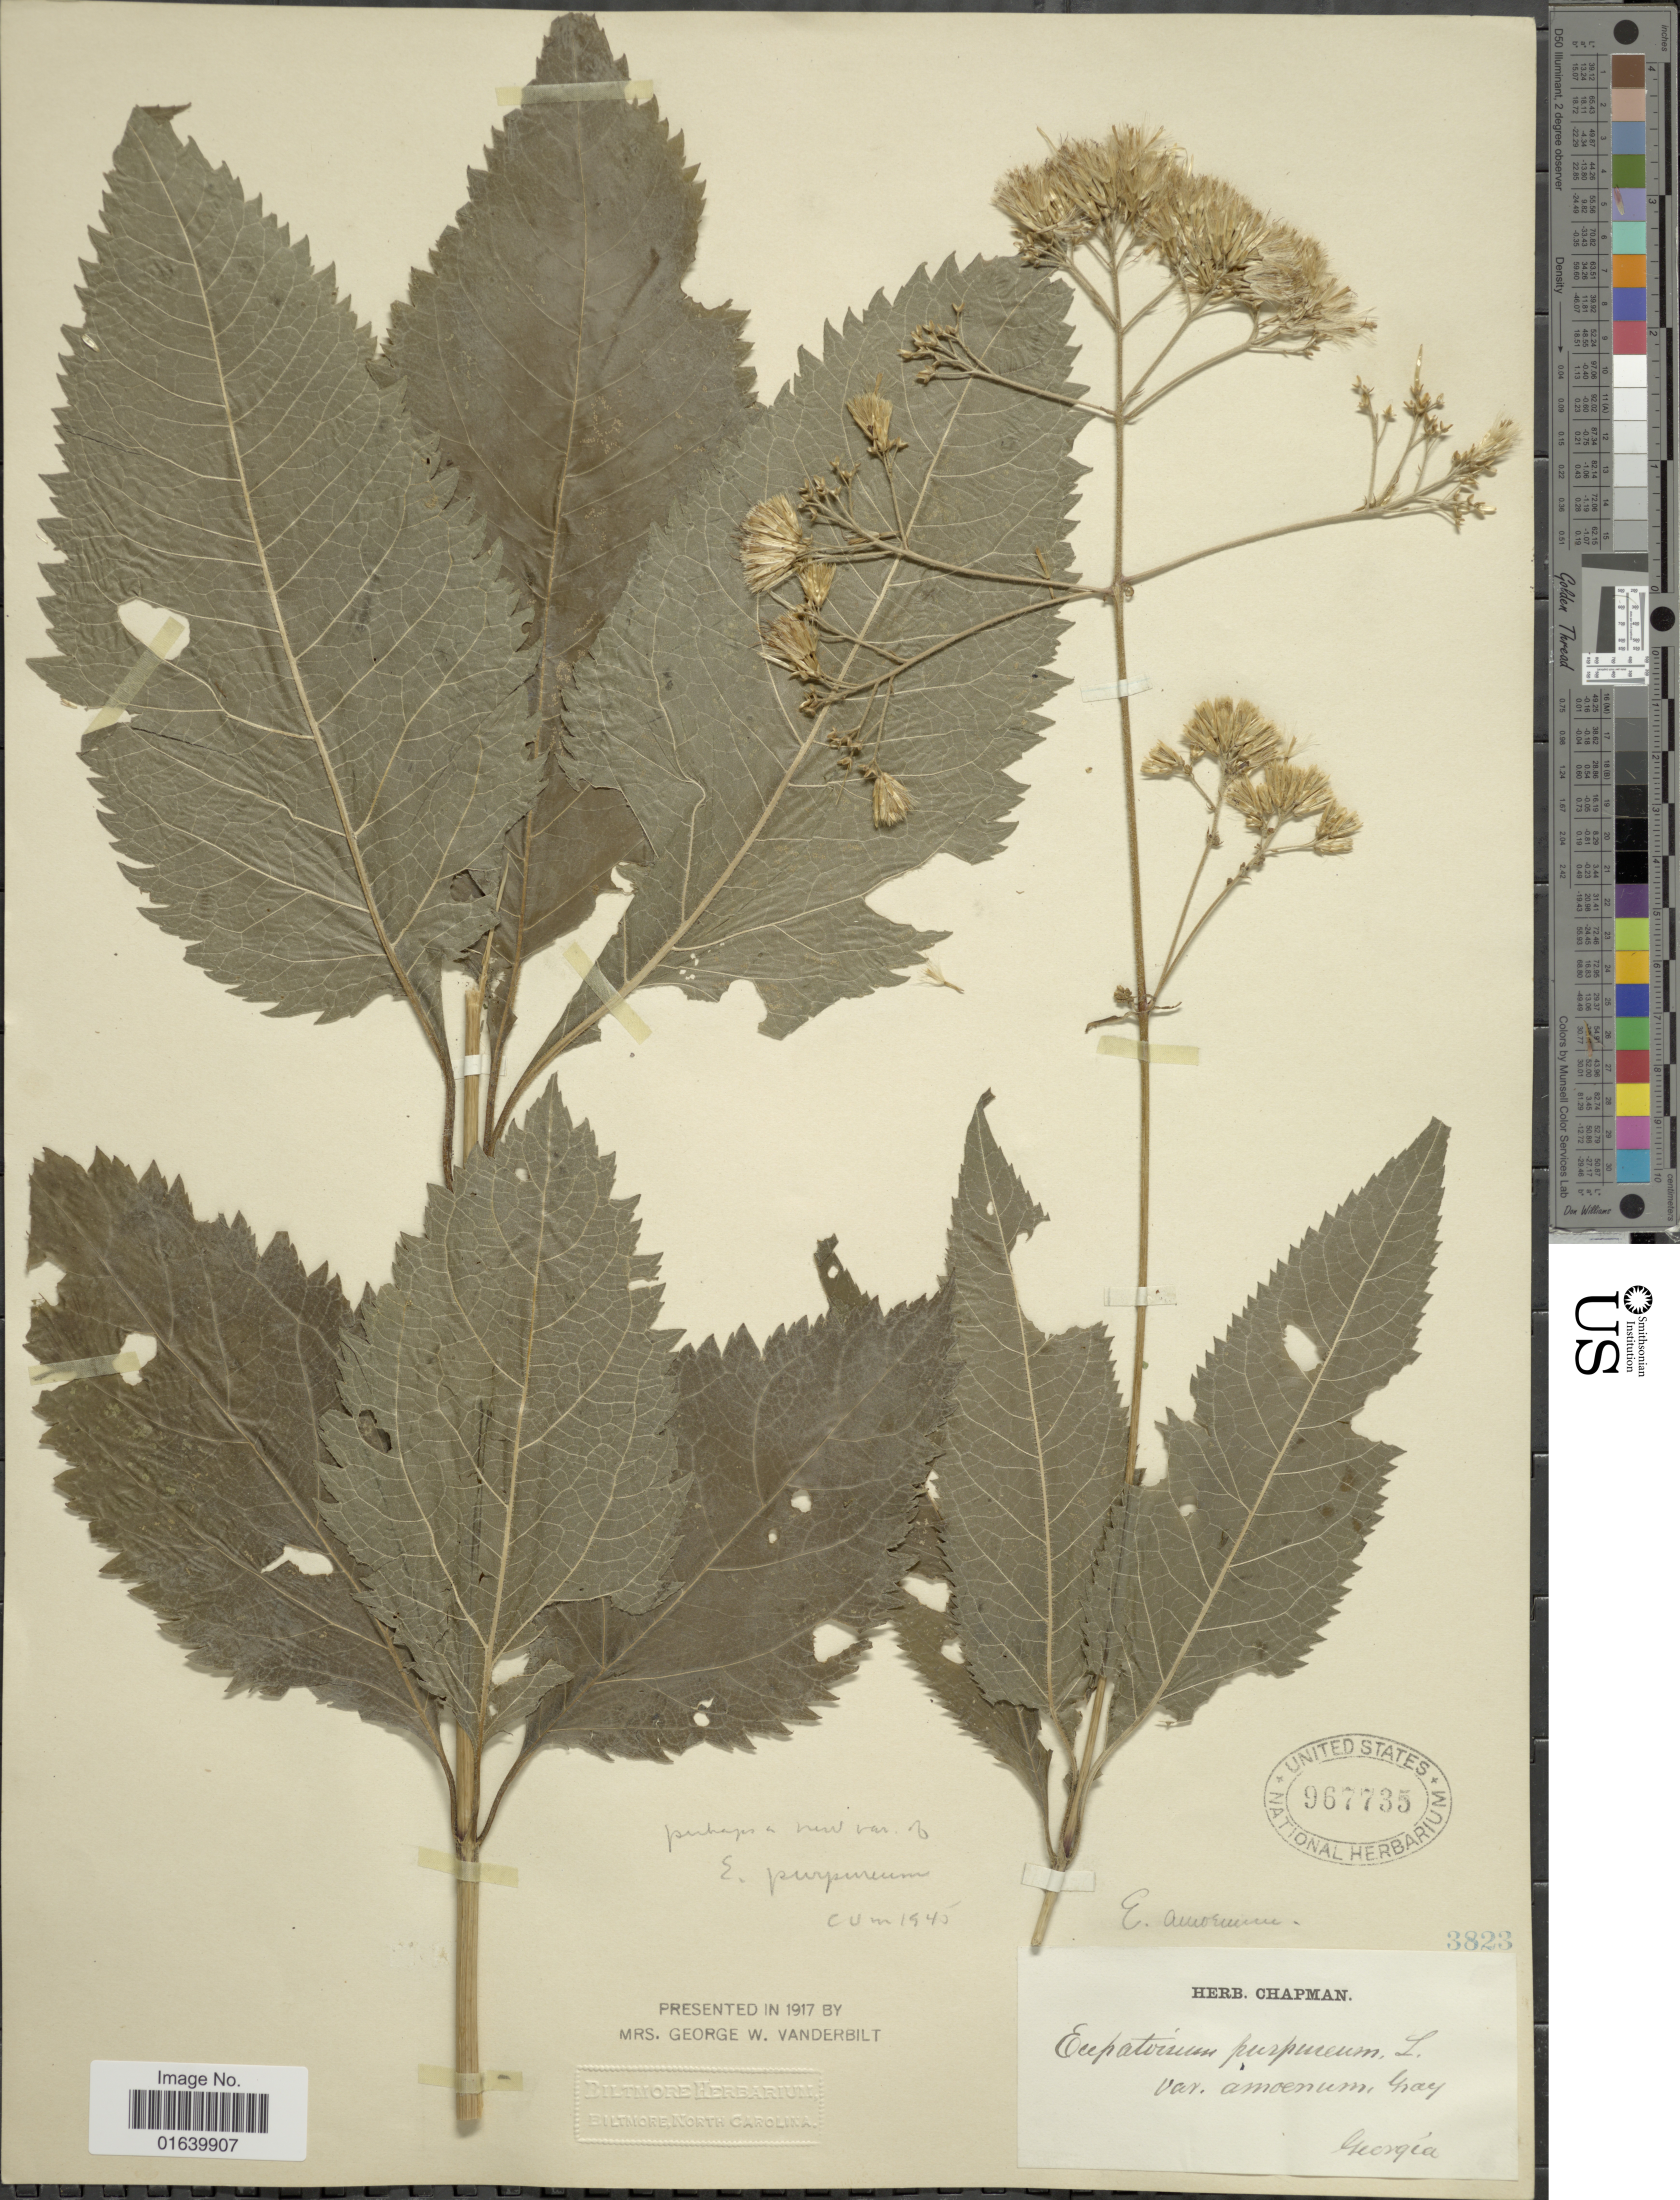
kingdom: Plantae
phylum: Tracheophyta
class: Magnoliopsida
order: Asterales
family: Asteraceae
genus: Eupatorium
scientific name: Eupatorium purpureum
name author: (L.) E.E. Lamont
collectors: ex herb. Chapman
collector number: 3823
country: United States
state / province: Georgia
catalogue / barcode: US 967735